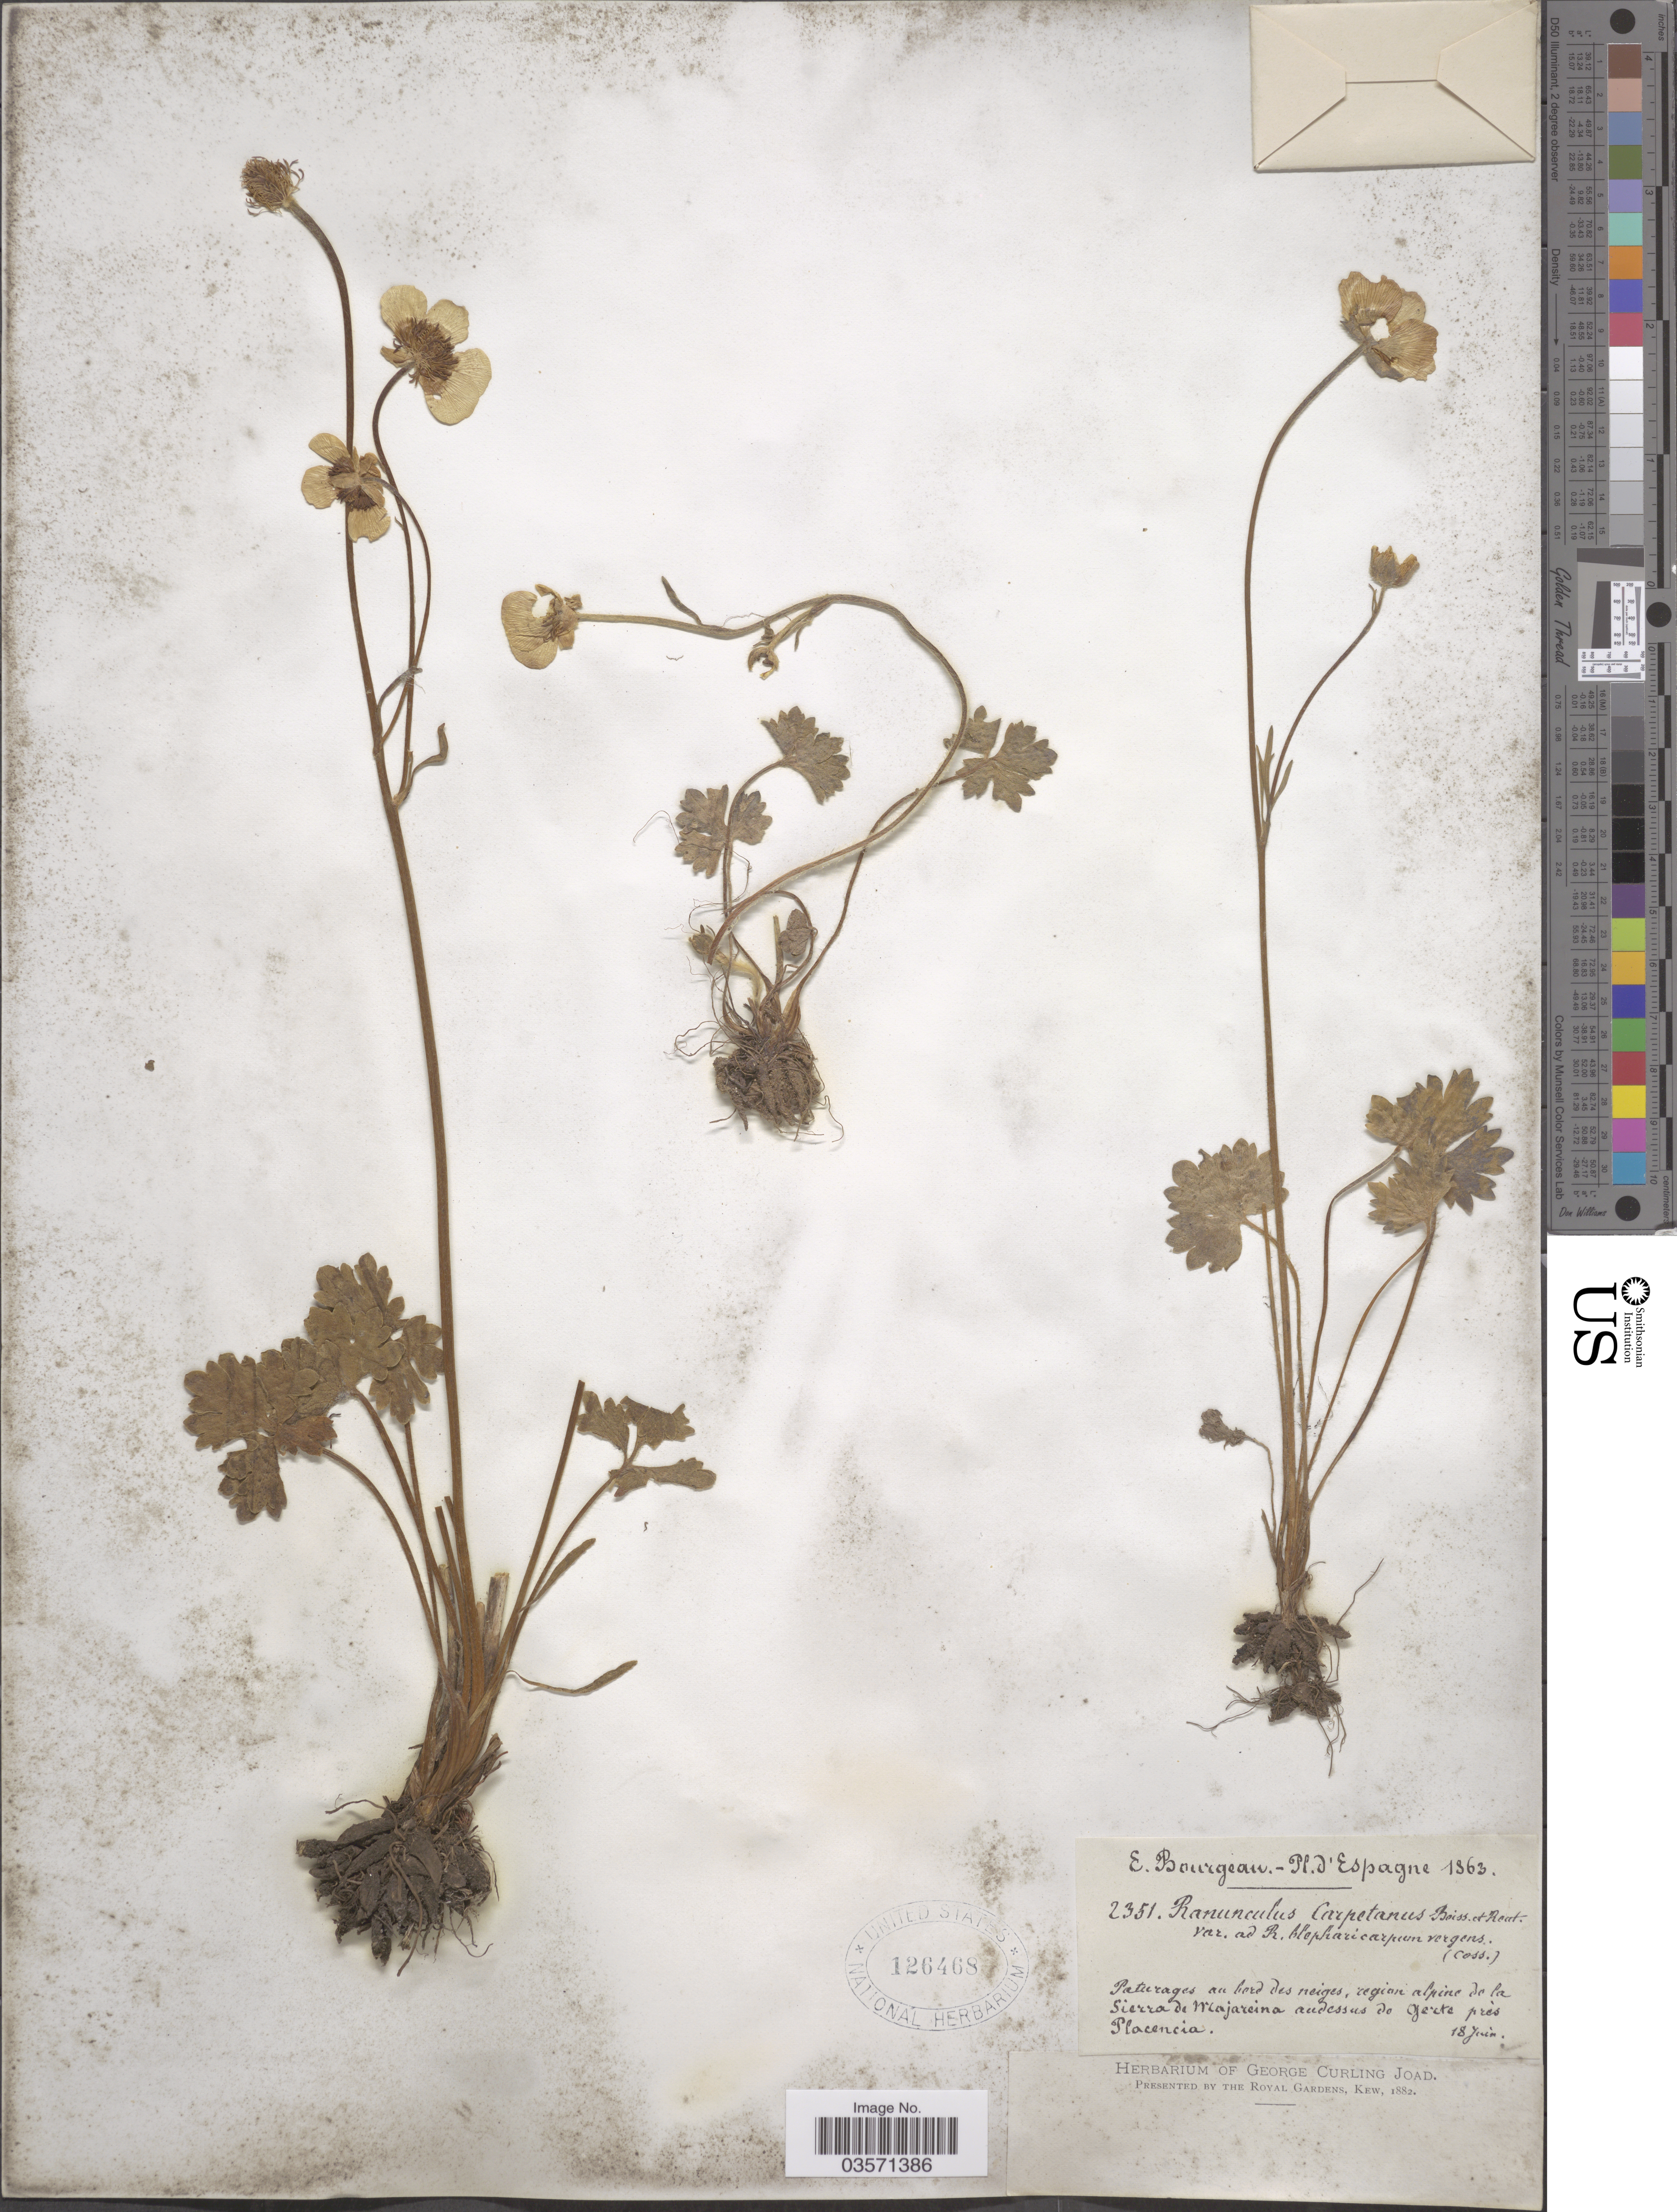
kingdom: Plantae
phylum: Tracheophyta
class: Magnoliopsida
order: Ranunculales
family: Ranunculaceae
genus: Ranunculus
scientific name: Ranunculus carpetanus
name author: Boiss. & Reut.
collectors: E. Bourgeau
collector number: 2351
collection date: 1863-06-18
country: Spain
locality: Region alpine de la Sierra de Majareina au dessus do Jerte prés Placencia.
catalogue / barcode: US 126468